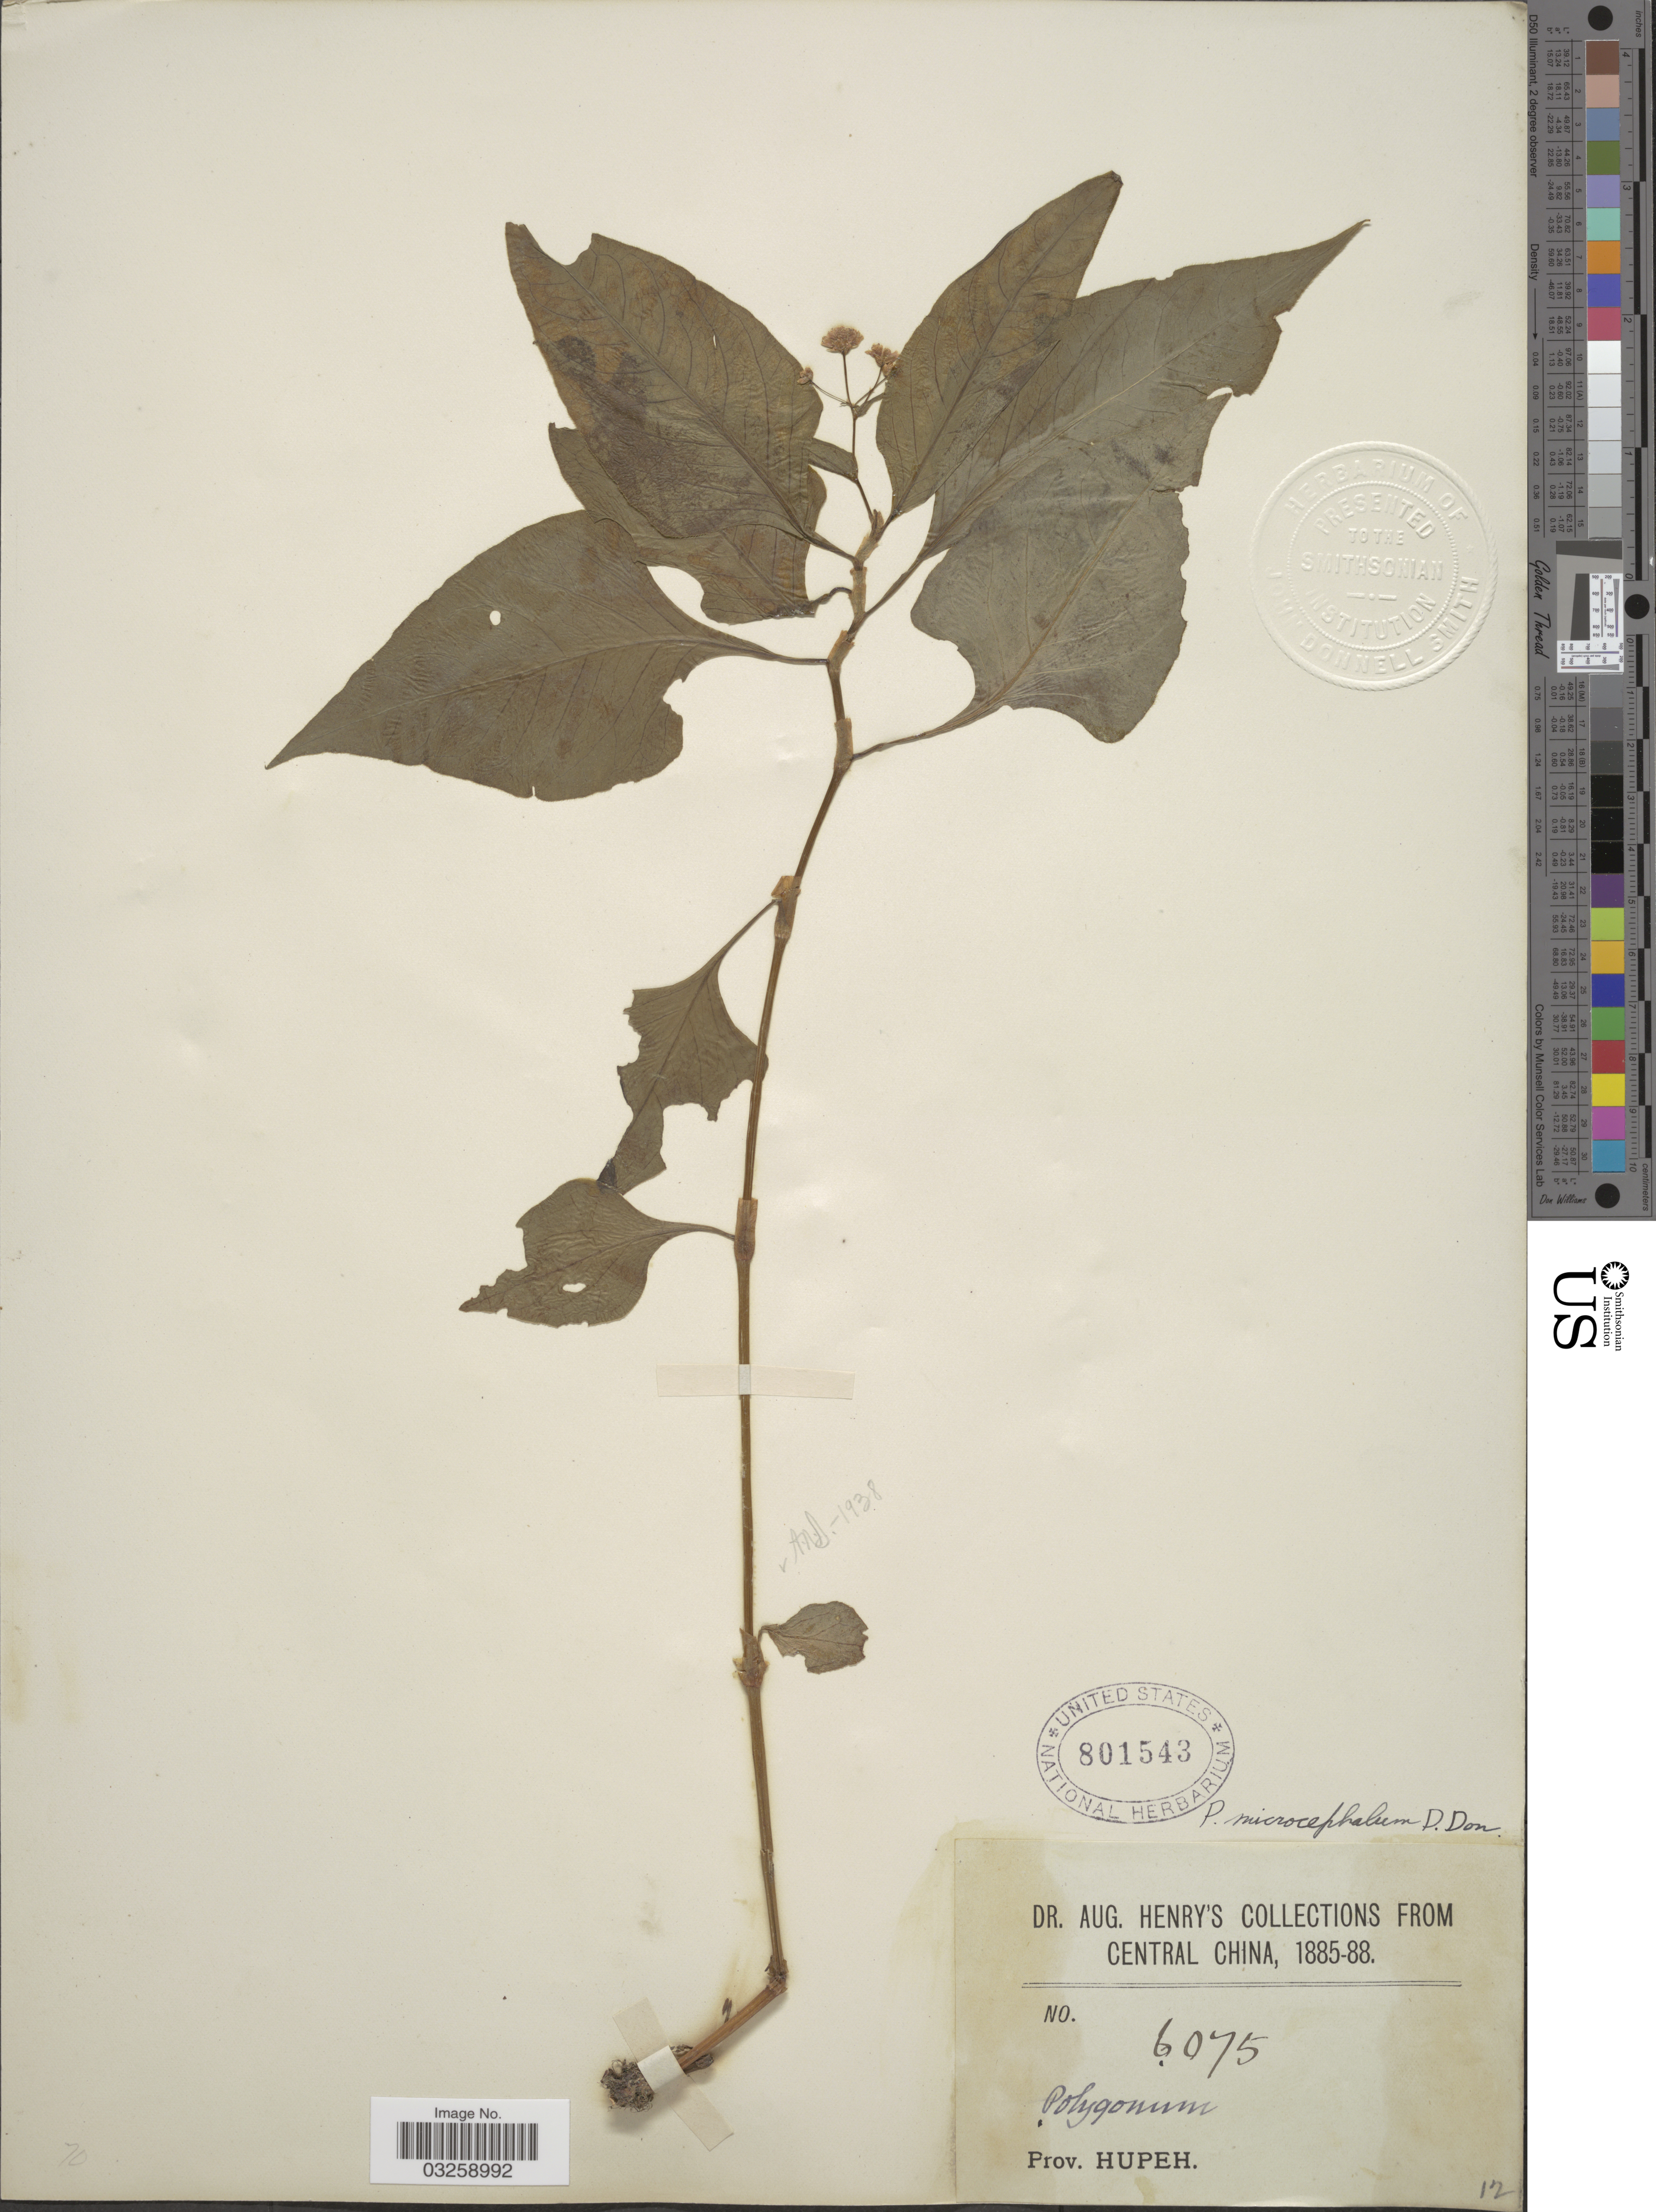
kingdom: Plantae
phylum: Tracheophyta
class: Magnoliopsida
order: Caryophyllales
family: Polygonaceae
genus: Polygonum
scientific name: Polygonum microcephalum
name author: D. Don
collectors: A. Henry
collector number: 6075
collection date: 1885/1888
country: China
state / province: Hubei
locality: Central China. Prov. Hupeh.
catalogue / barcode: US 801543